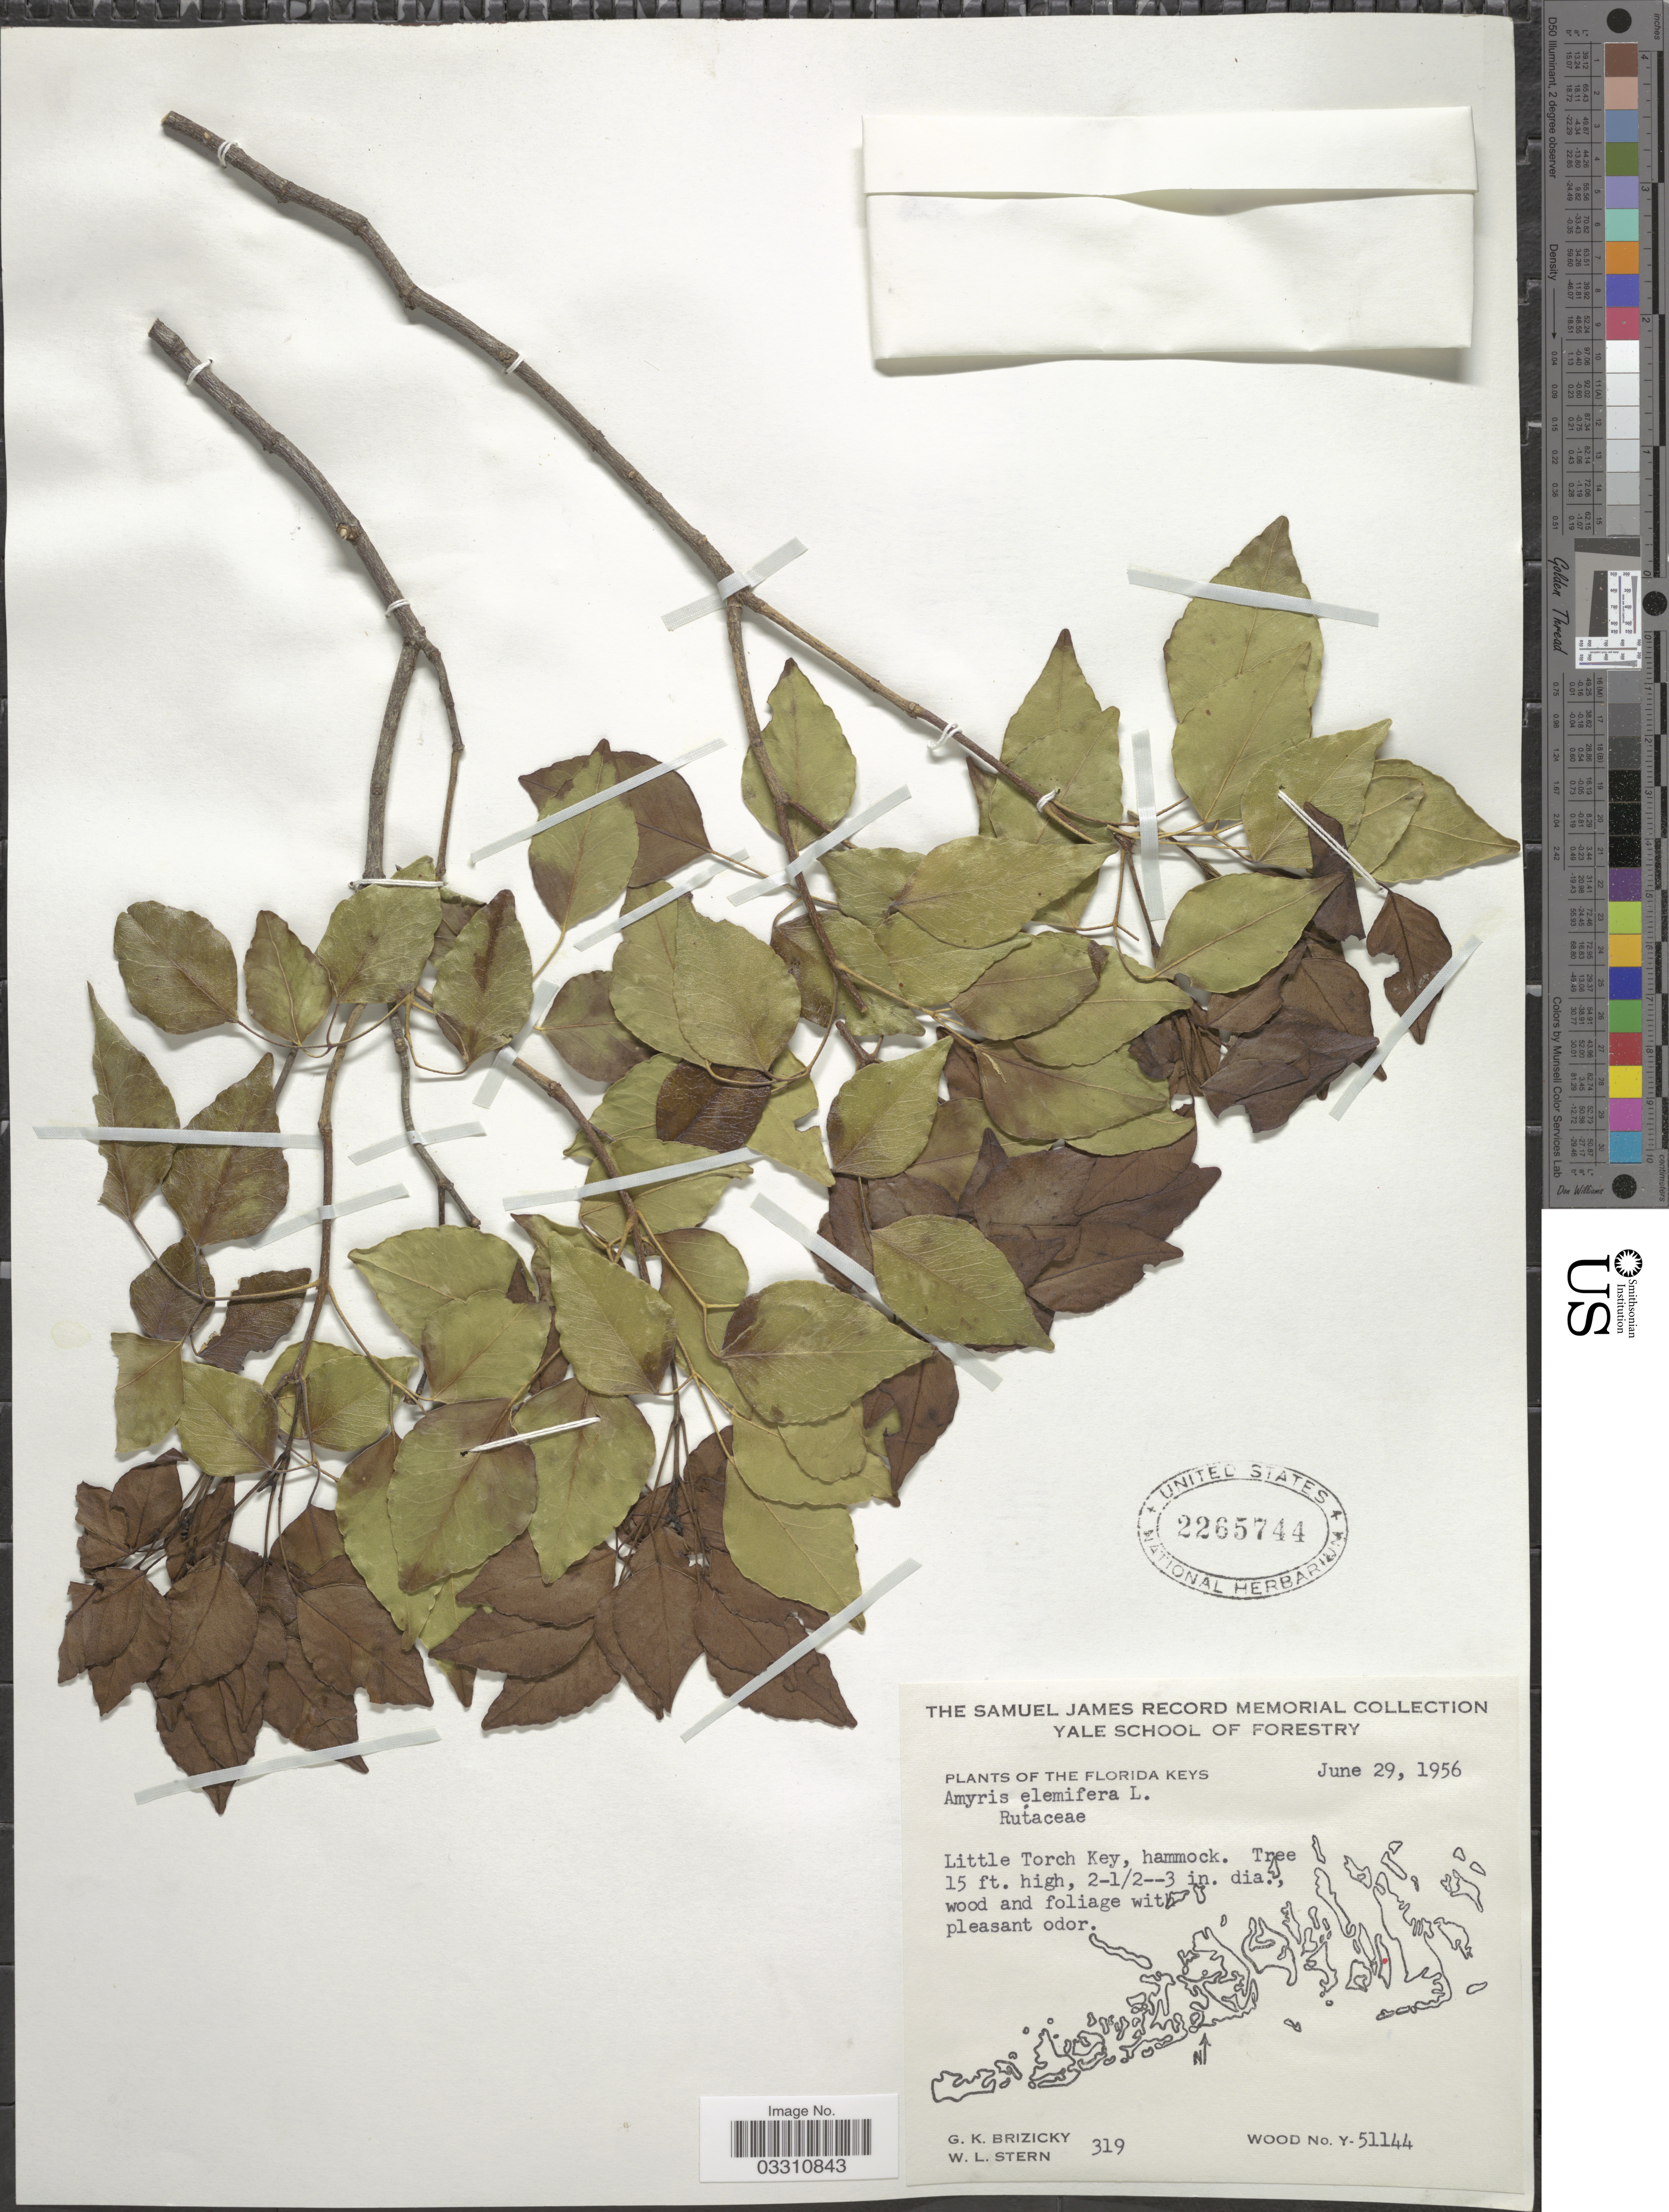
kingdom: Plantae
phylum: Tracheophyta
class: Magnoliopsida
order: Sapindales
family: Rutaceae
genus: Amyris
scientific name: Amyris elemifera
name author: L.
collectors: G. K. Brizicky & W. L. Stern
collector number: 319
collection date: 1956-06-29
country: United States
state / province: Florida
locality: Florida Keys, Little Torch Key, hammock.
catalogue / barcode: US 2265744